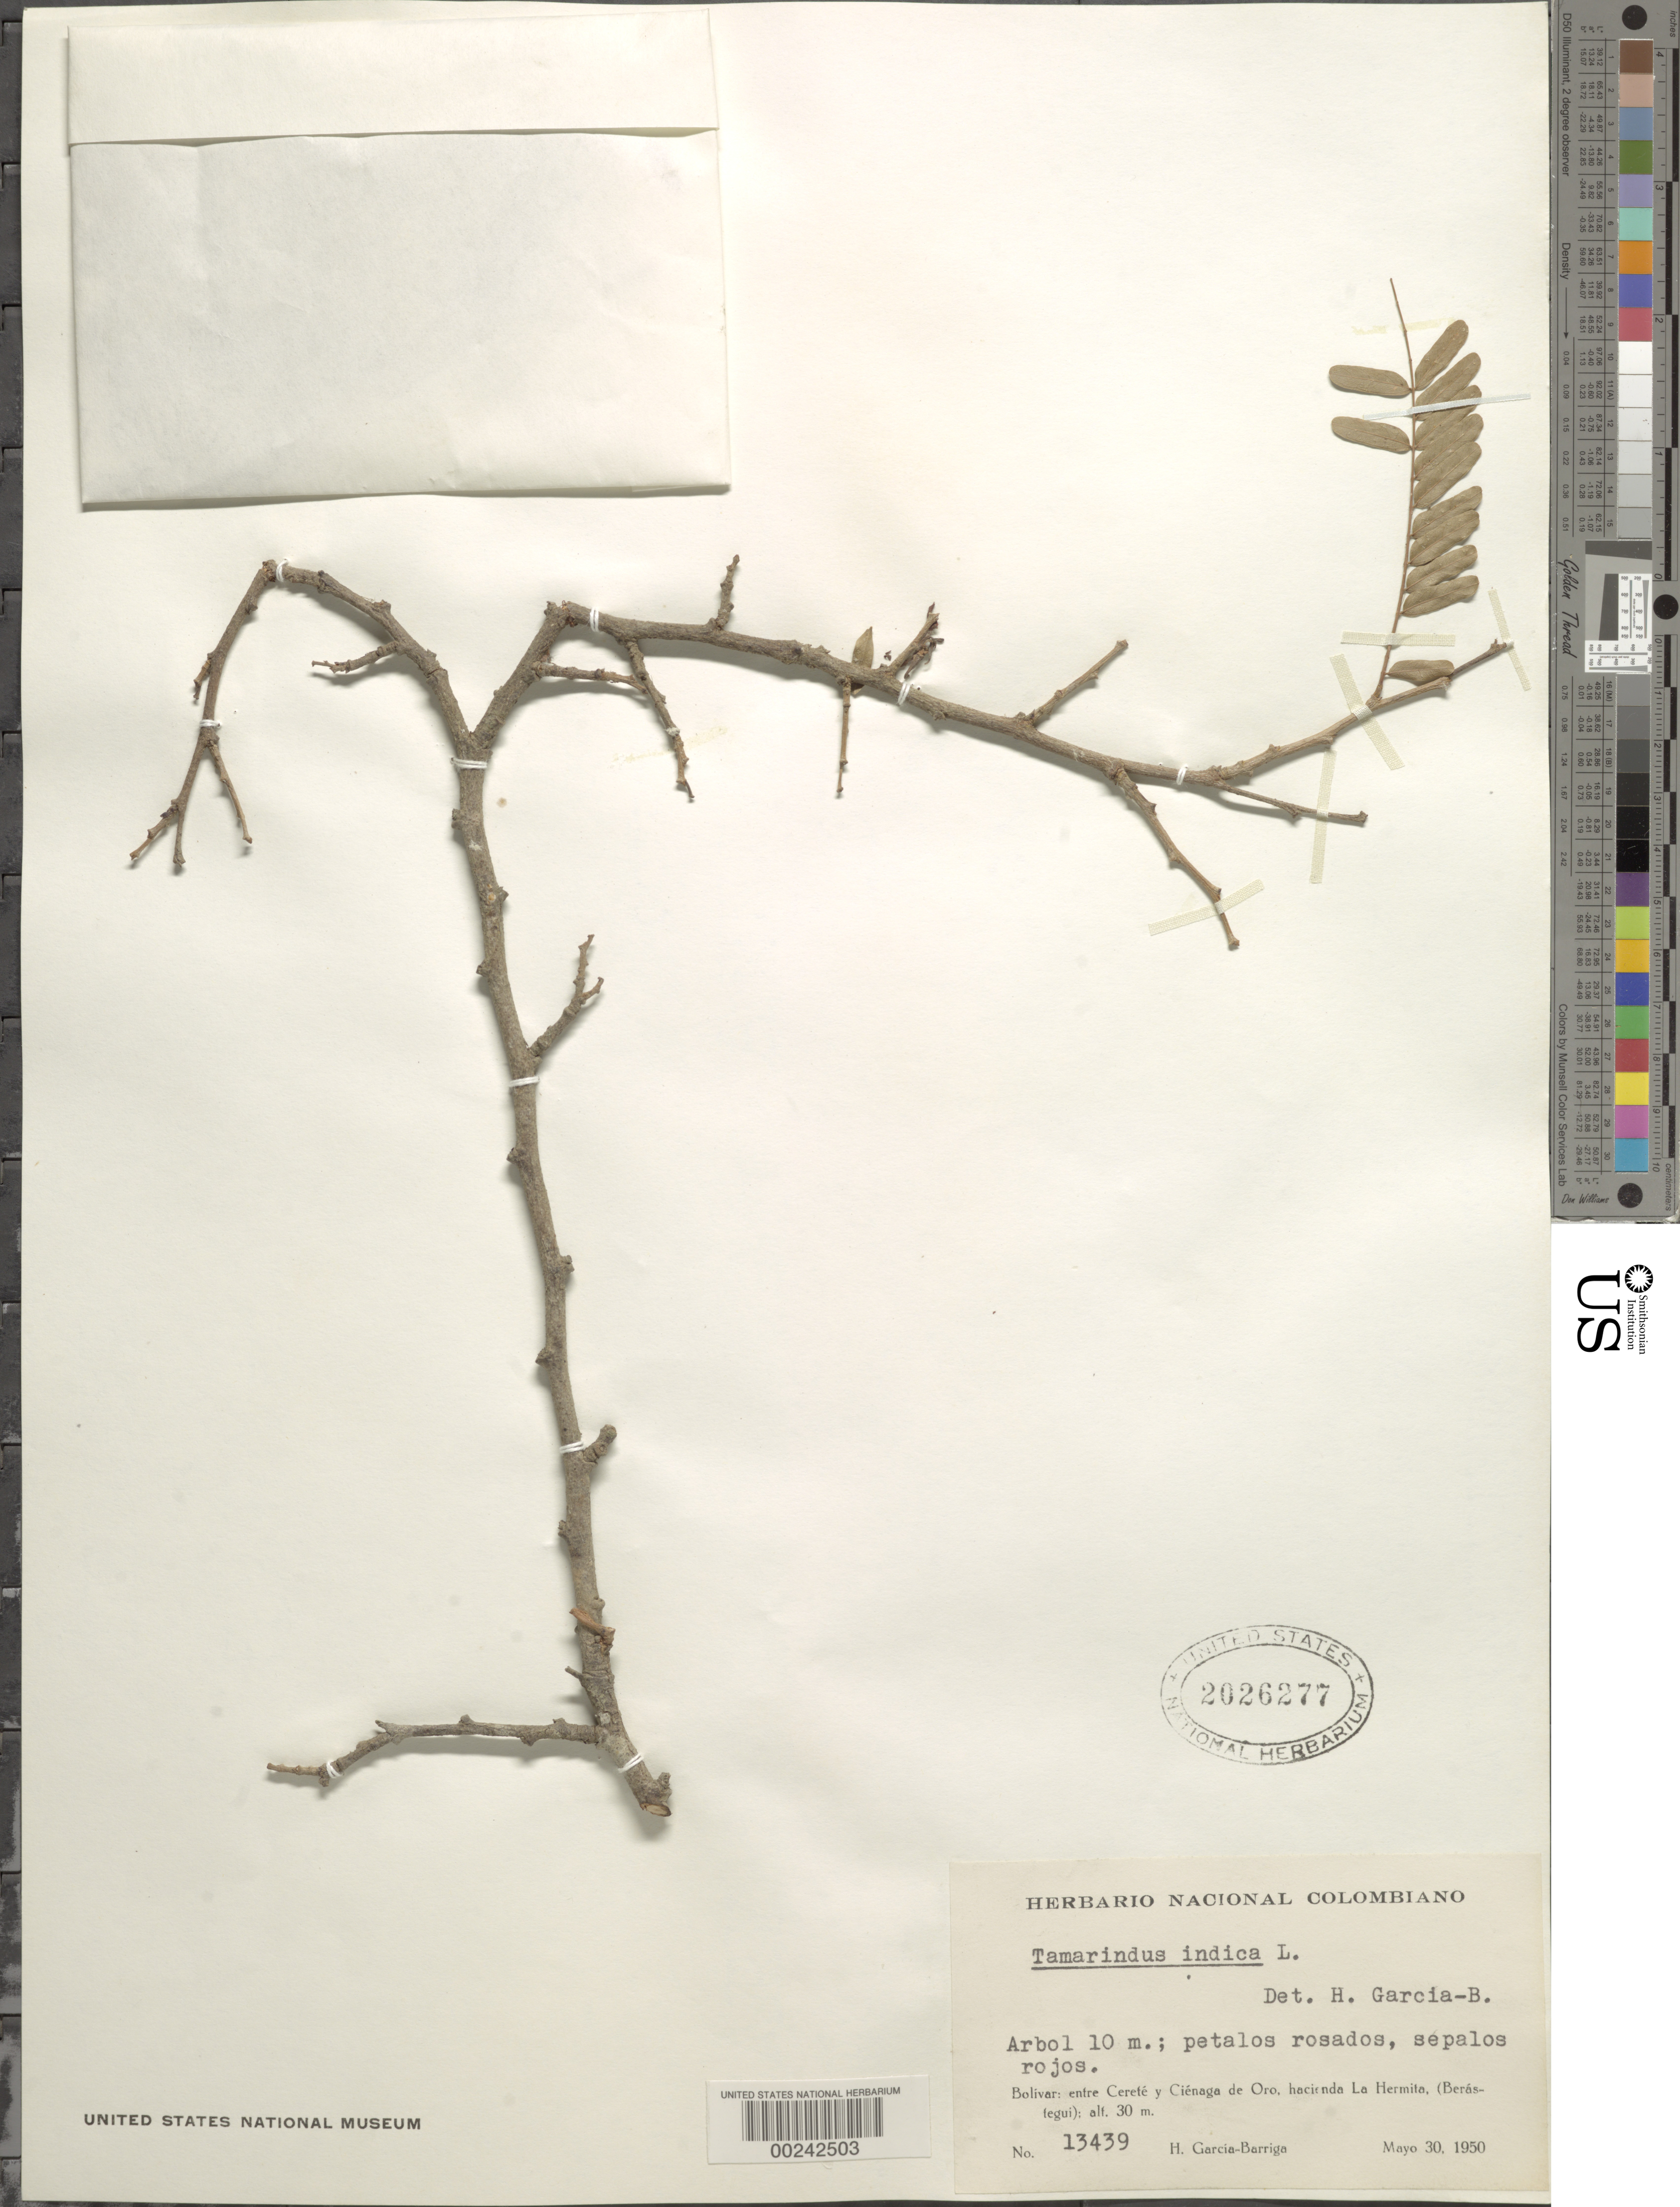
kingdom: Plantae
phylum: Tracheophyta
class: Magnoliopsida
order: Fabales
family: Fabaceae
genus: Tamarindus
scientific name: Tamarindus indica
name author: L.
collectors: H. García Barriga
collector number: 13439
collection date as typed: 30 May 1950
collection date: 1950-05-30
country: Colombia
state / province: Bolívar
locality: Between Cerete and Cienaga de Oro, Hacienda la Hermita (Berastegui)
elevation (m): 400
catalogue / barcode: US 2026277